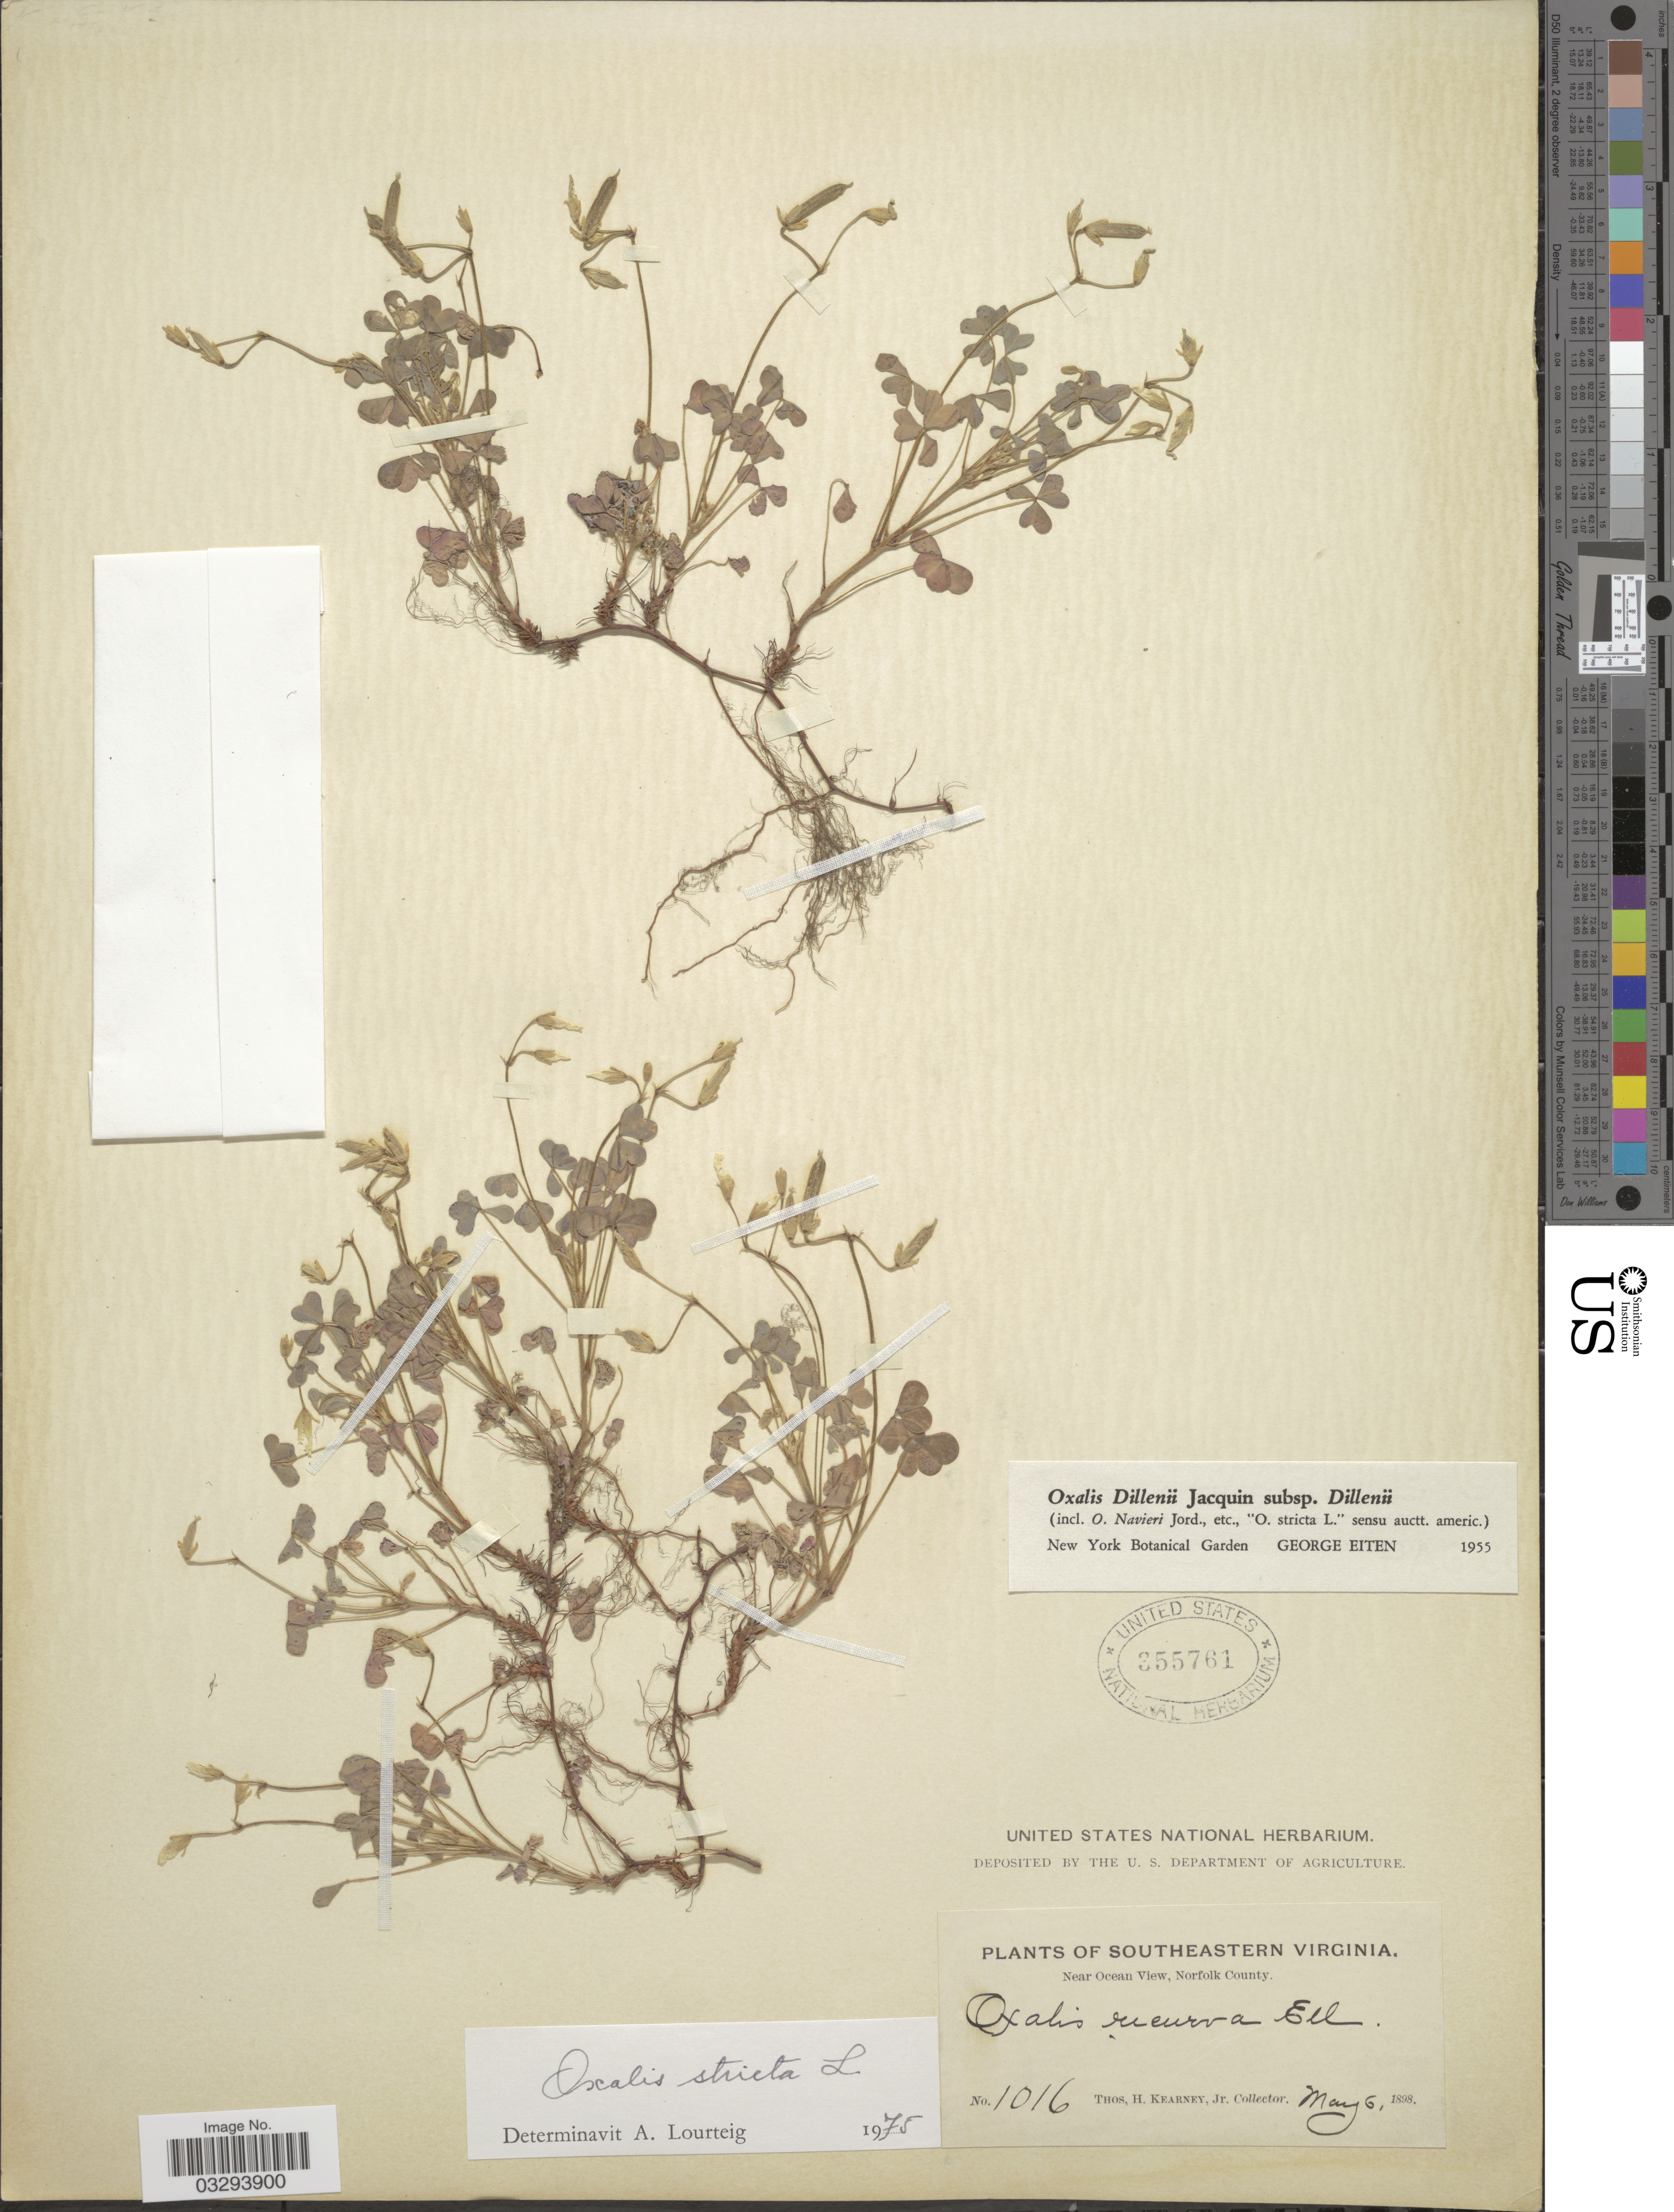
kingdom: Plantae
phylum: Tracheophyta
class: Magnoliopsida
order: Oxalidales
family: Oxalidaceae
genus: Oxalis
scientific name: Oxalis stricta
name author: L.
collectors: T. H. Kearney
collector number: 1016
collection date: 1898-05-06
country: United States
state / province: Virginia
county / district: City of Norfolk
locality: Southeastern Virginia. Near Ocean View, Norfolk County.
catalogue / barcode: US 355761